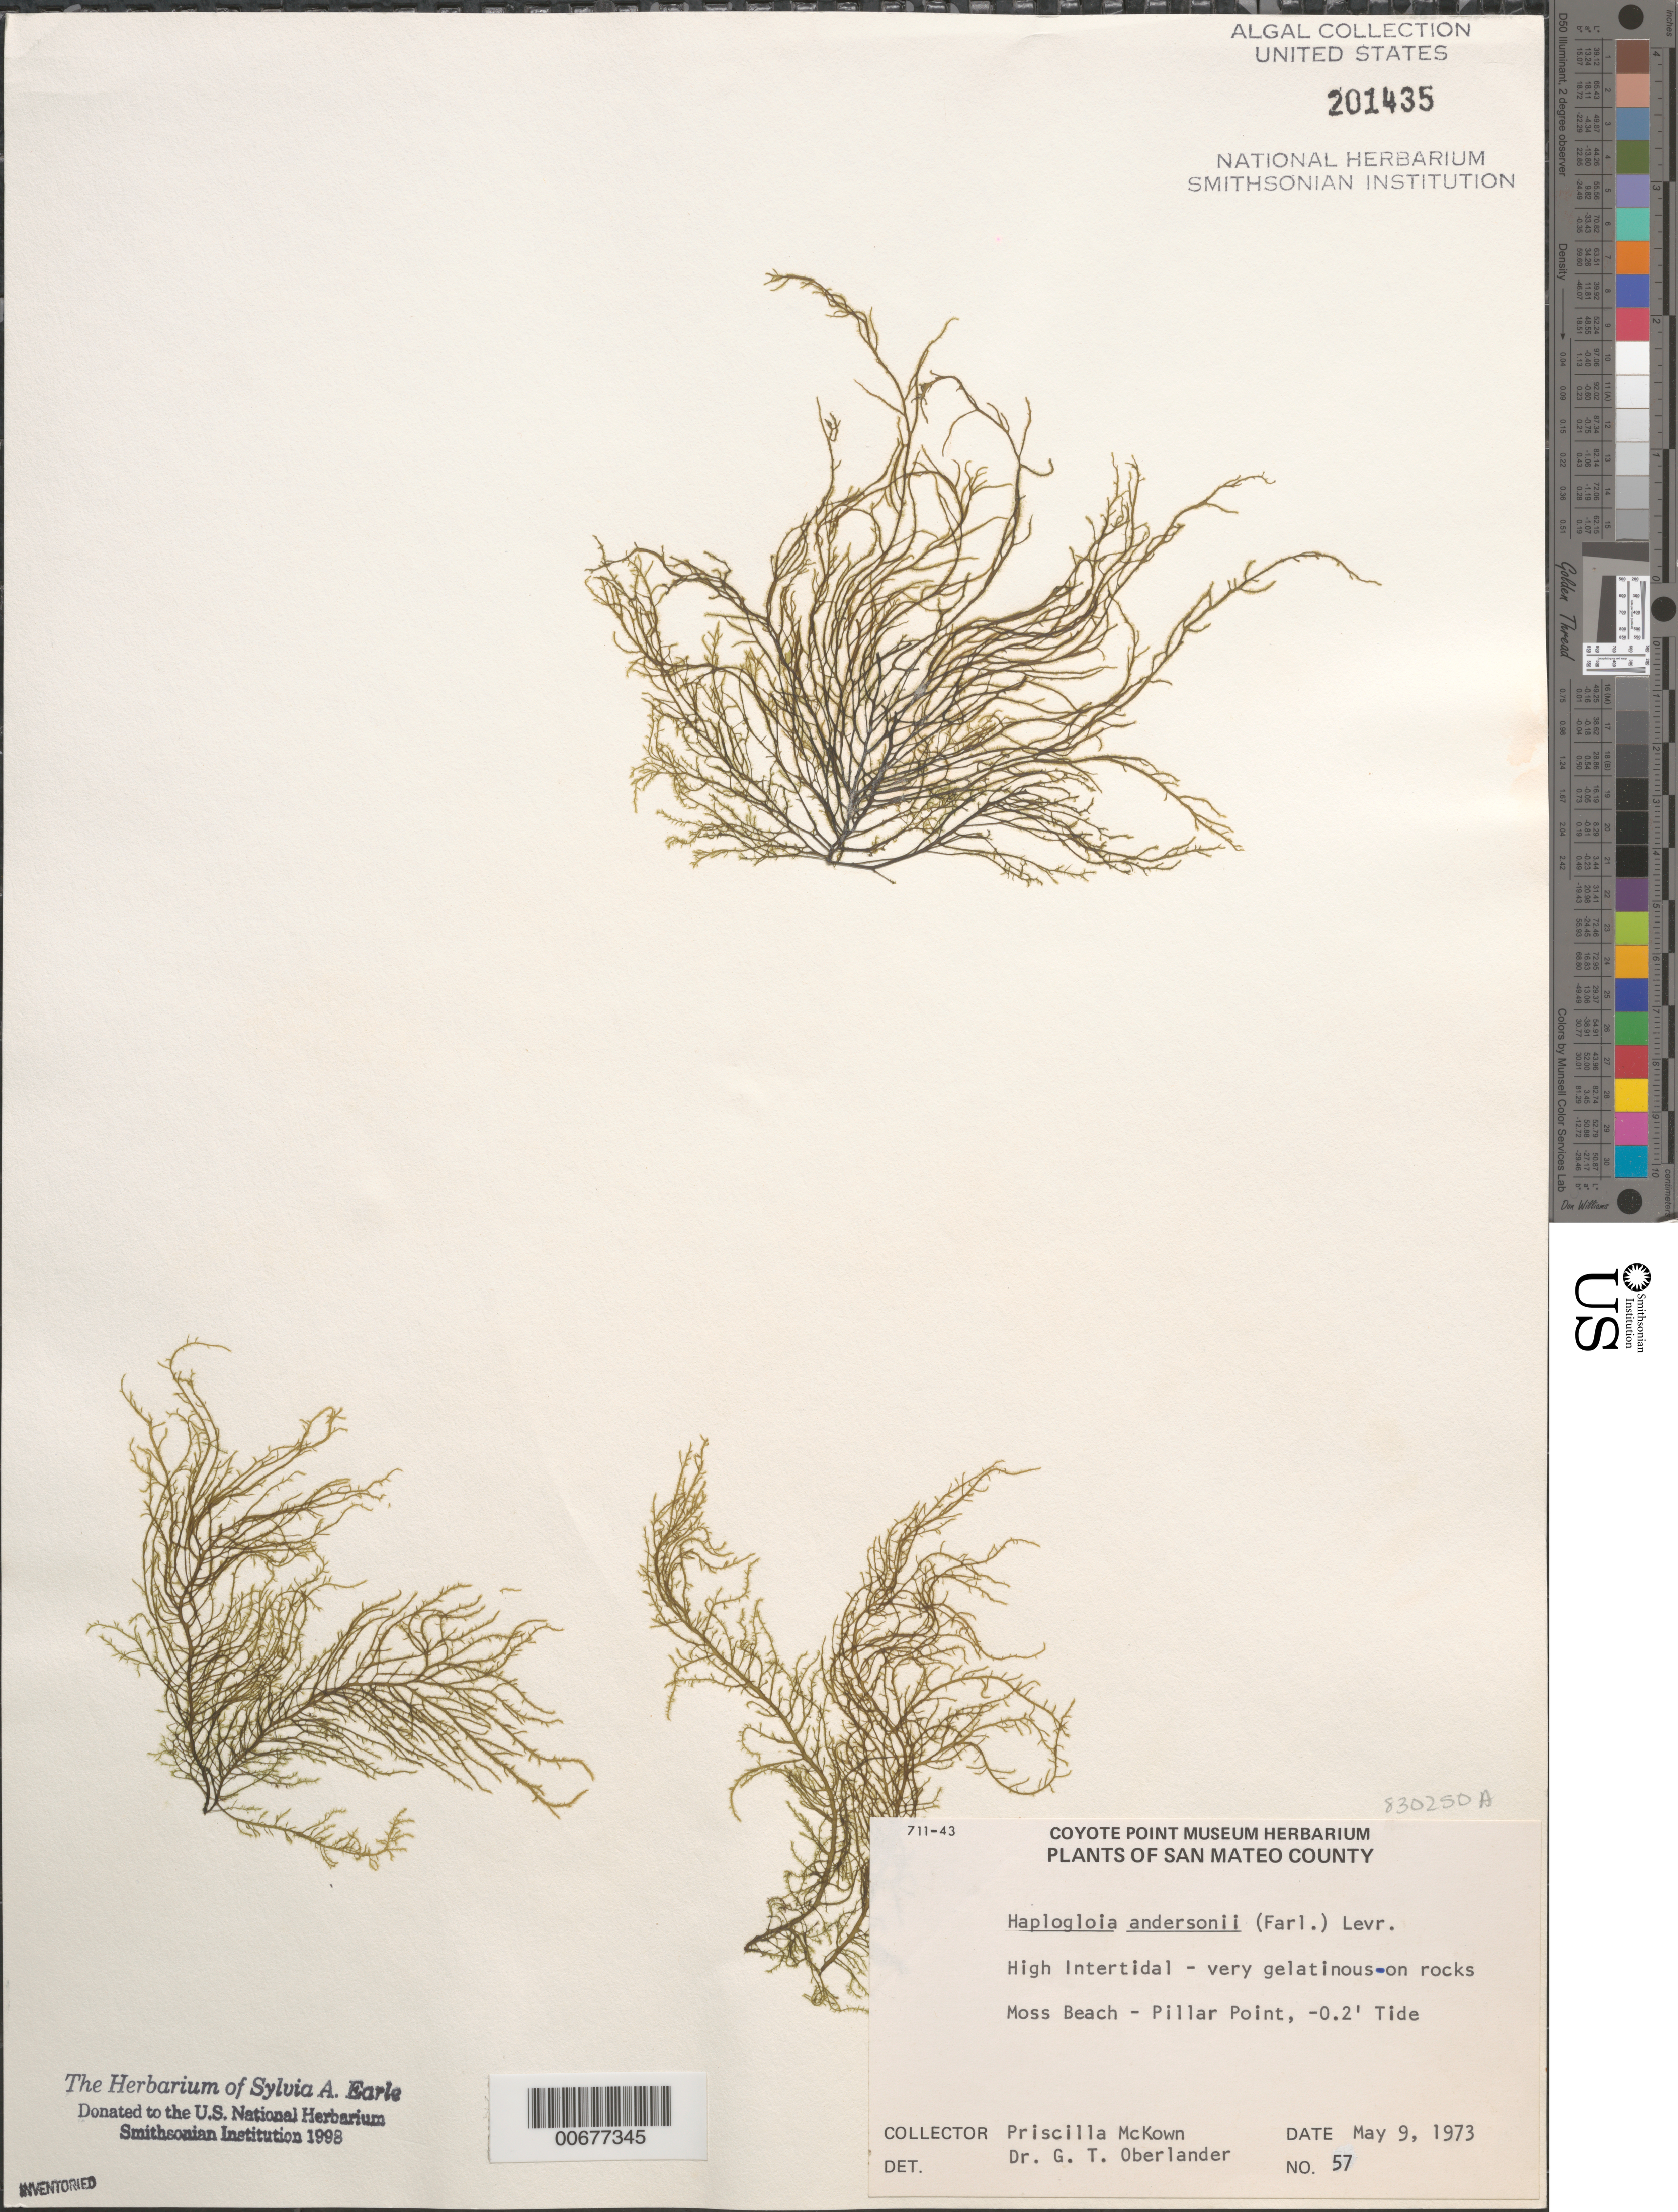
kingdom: Chromista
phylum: Ochrophyta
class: Phaeophyceae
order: Ectocarpales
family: Chordariaceae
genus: Haplogloia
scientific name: Haplogloia andersonii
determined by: Oberlander, G. T.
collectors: P. McKown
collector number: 57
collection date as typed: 09 May 1973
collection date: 1973-05-09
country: United States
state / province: California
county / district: San Mateo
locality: Moss Beach, Pillar Point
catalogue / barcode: US 201435